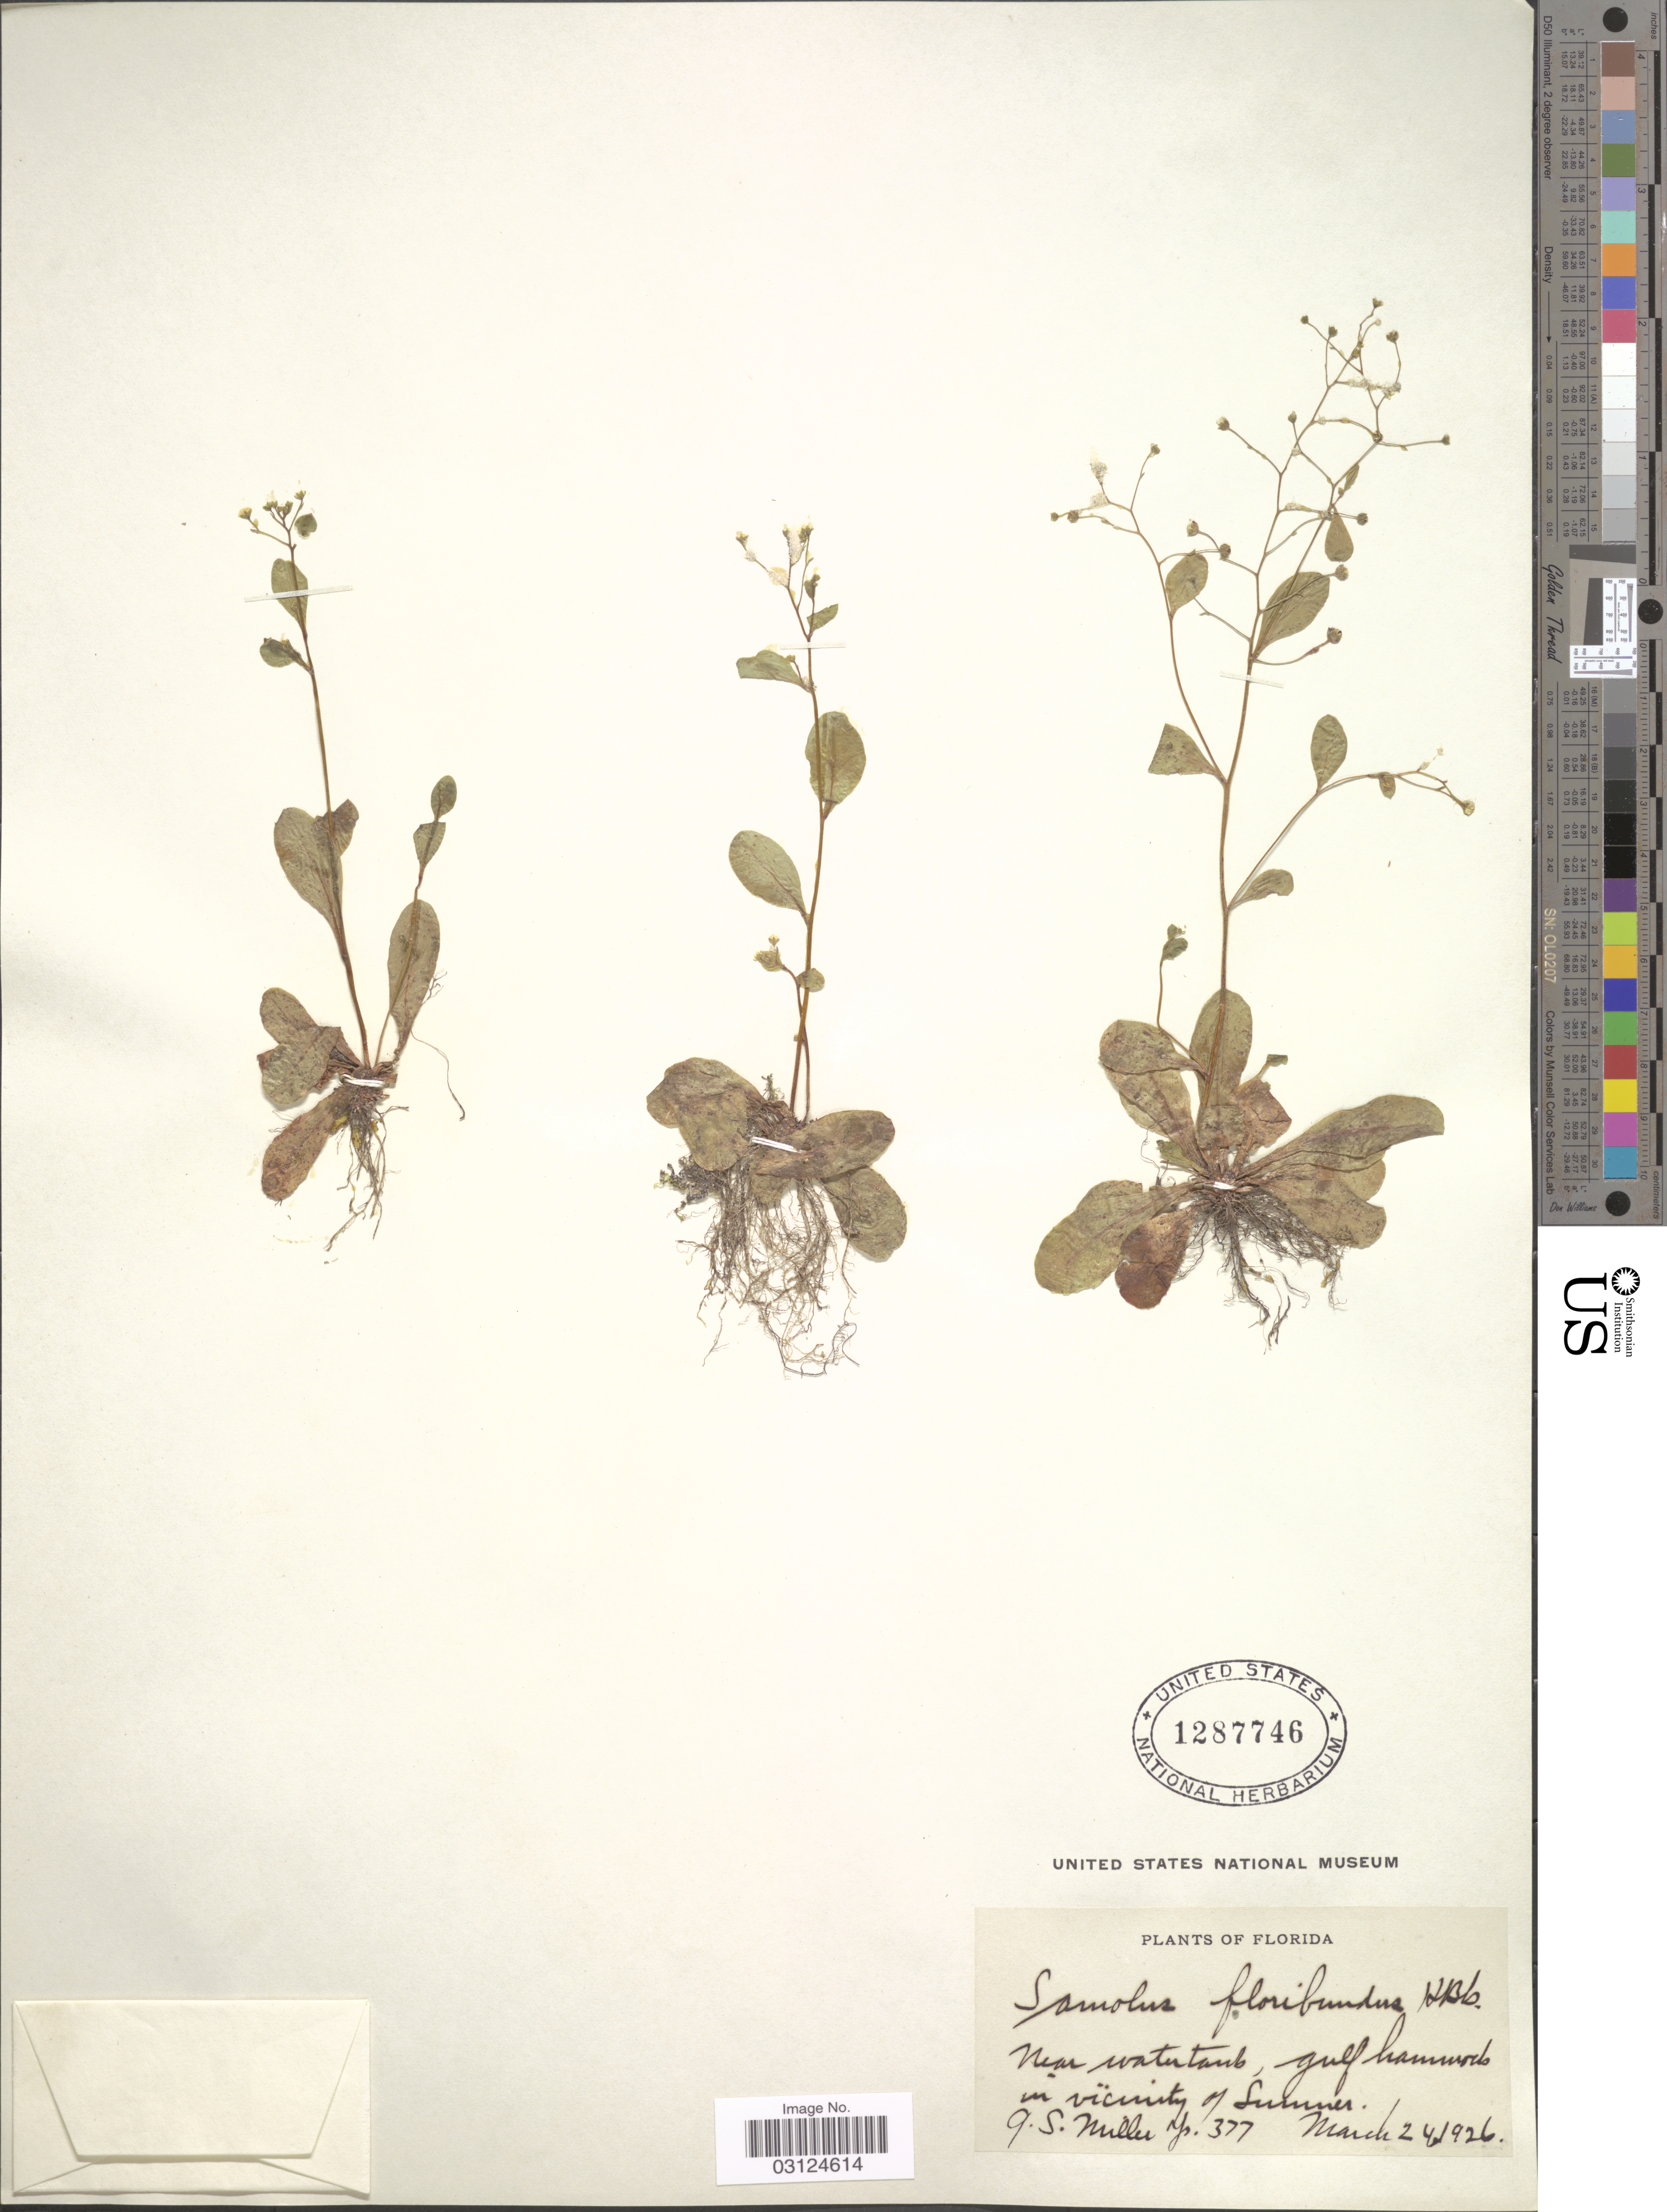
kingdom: Plantae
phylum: Tracheophyta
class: Magnoliopsida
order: Ericales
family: Primulaceae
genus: Samolus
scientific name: Samolus parviflorus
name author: Raf.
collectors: G. S. Miller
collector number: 377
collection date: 1926-03-24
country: United States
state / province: Florida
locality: Near watertank, Gulf hammocks in vicinity of Sumner.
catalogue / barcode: US 1287746